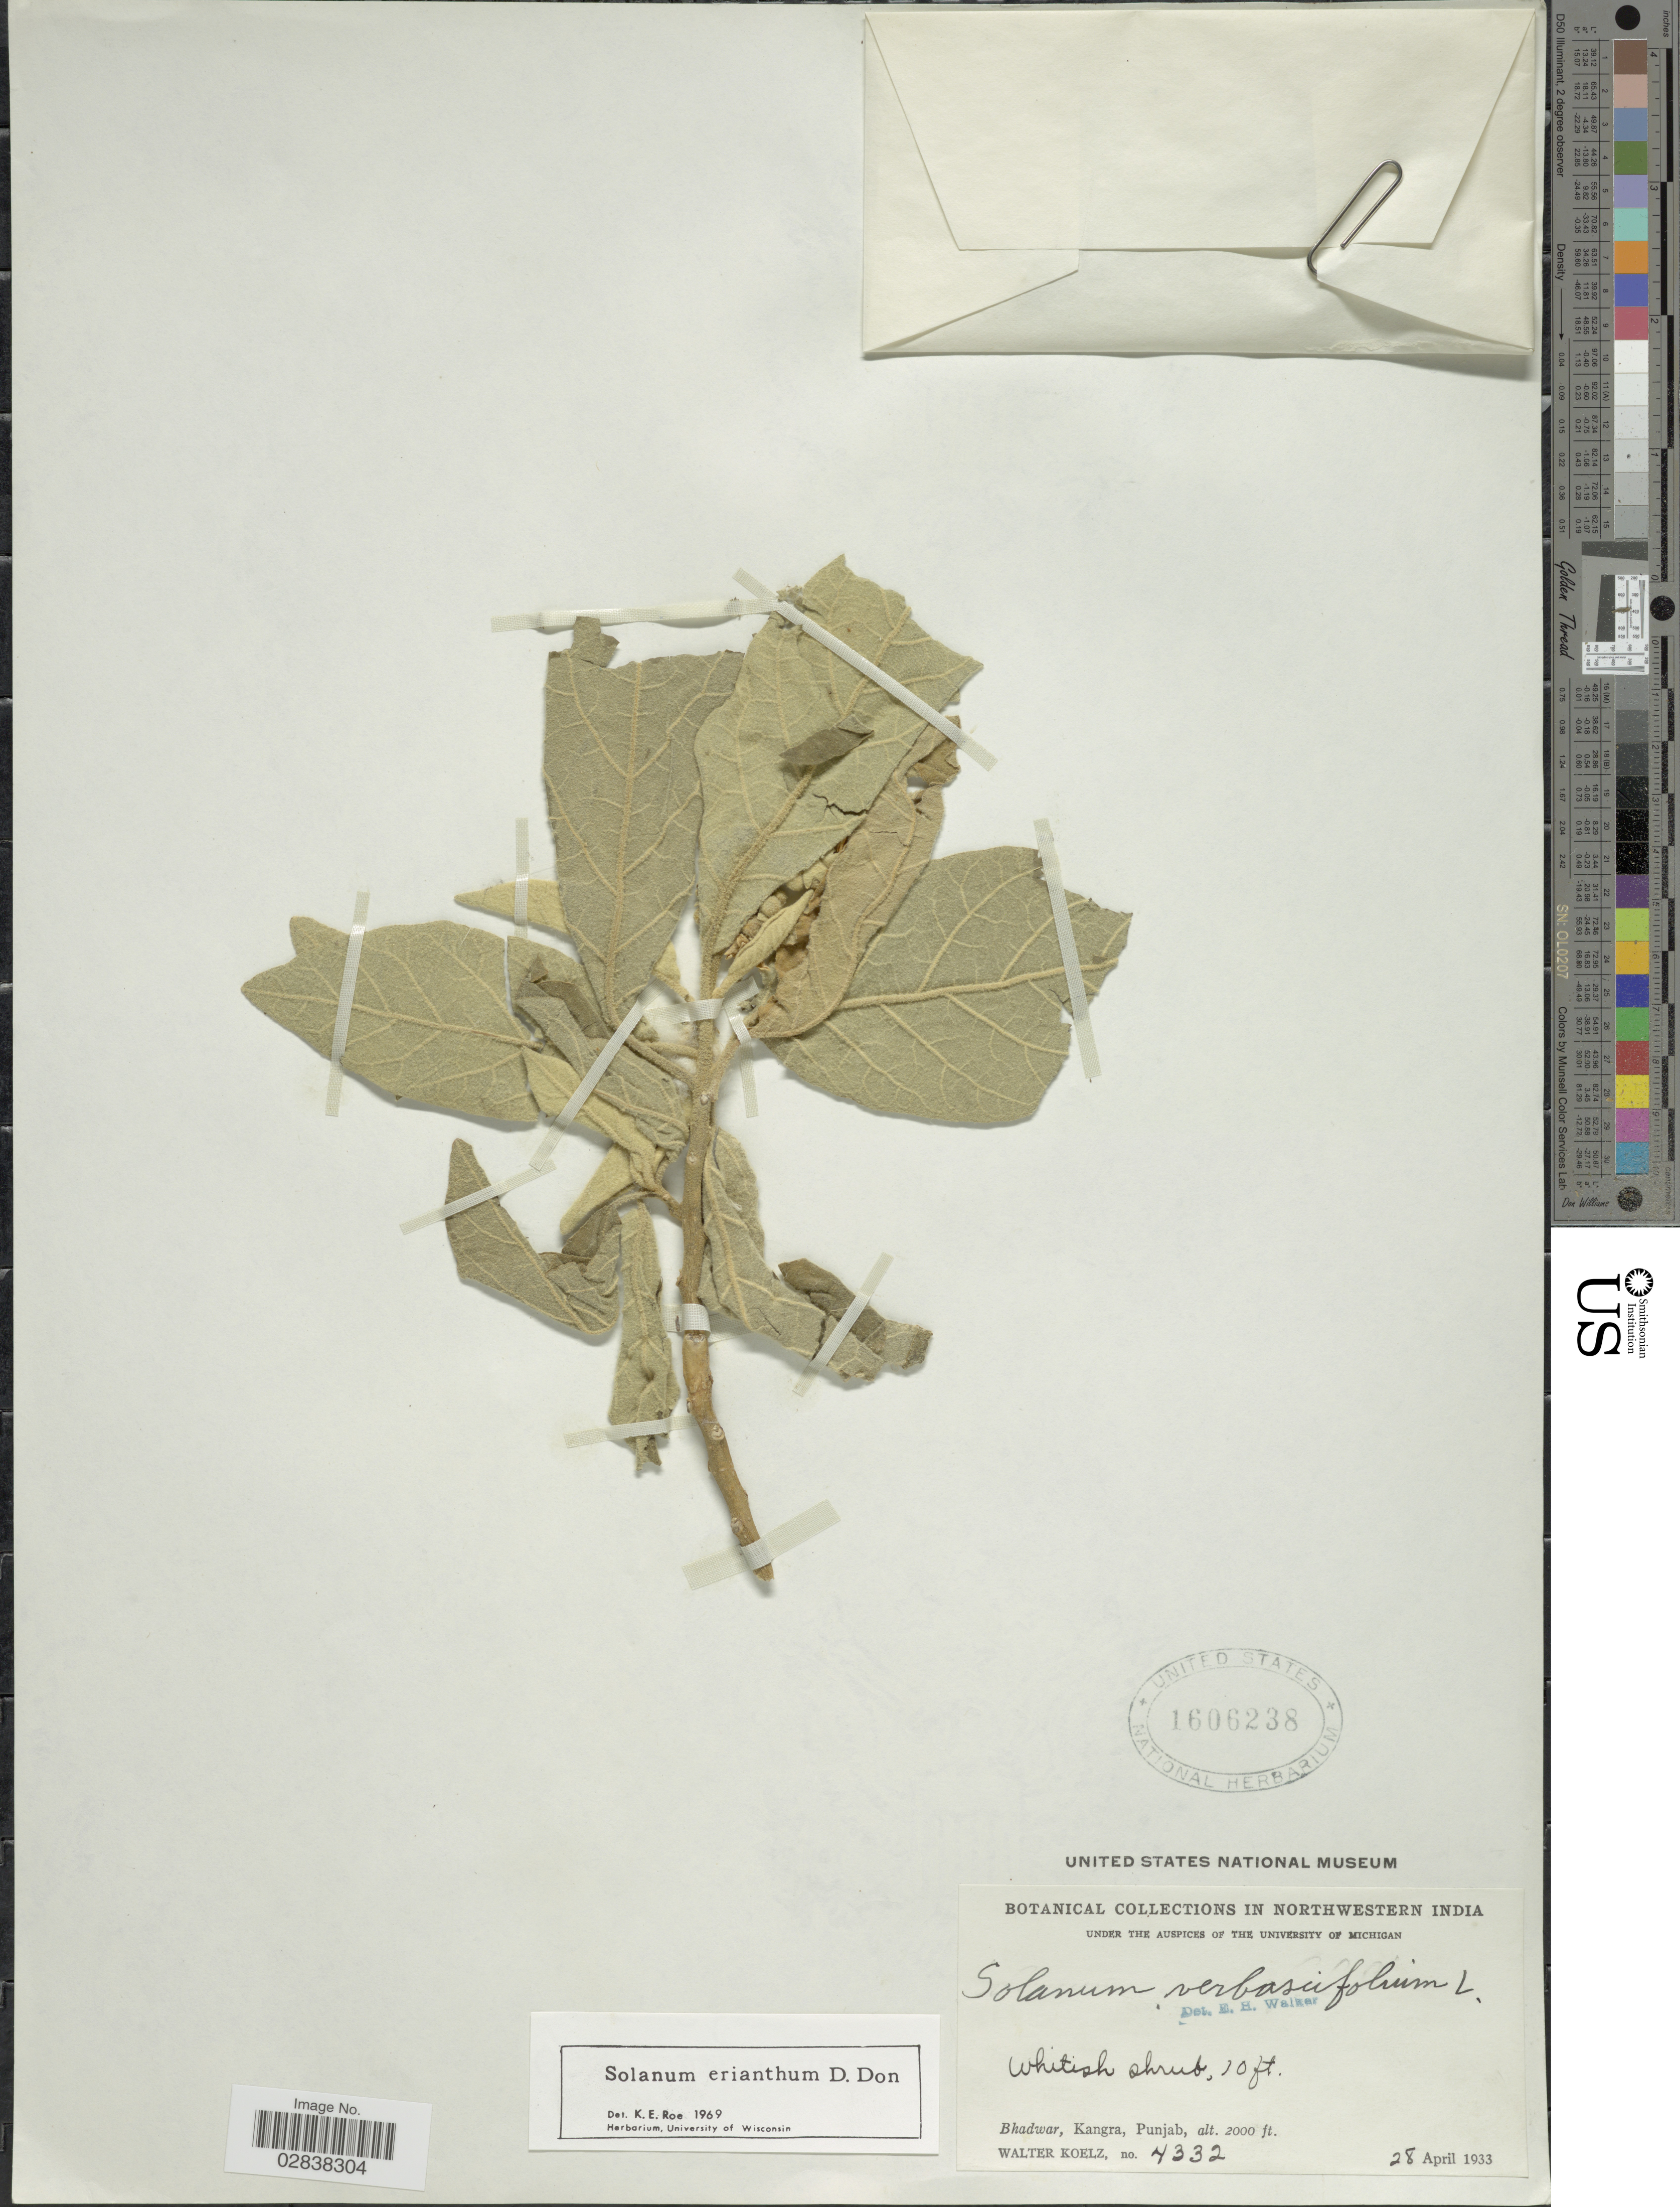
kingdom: Plantae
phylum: Tracheophyta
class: Magnoliopsida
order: Solanales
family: Solanaceae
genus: Solanum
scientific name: Solanum erianthum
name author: D. Don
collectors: W. N. Koelz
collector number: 4332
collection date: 1933-04-28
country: India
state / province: Himachal Pradesh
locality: Northwestern India, Bhadwar, Kangra.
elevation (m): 610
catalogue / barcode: US 1606238